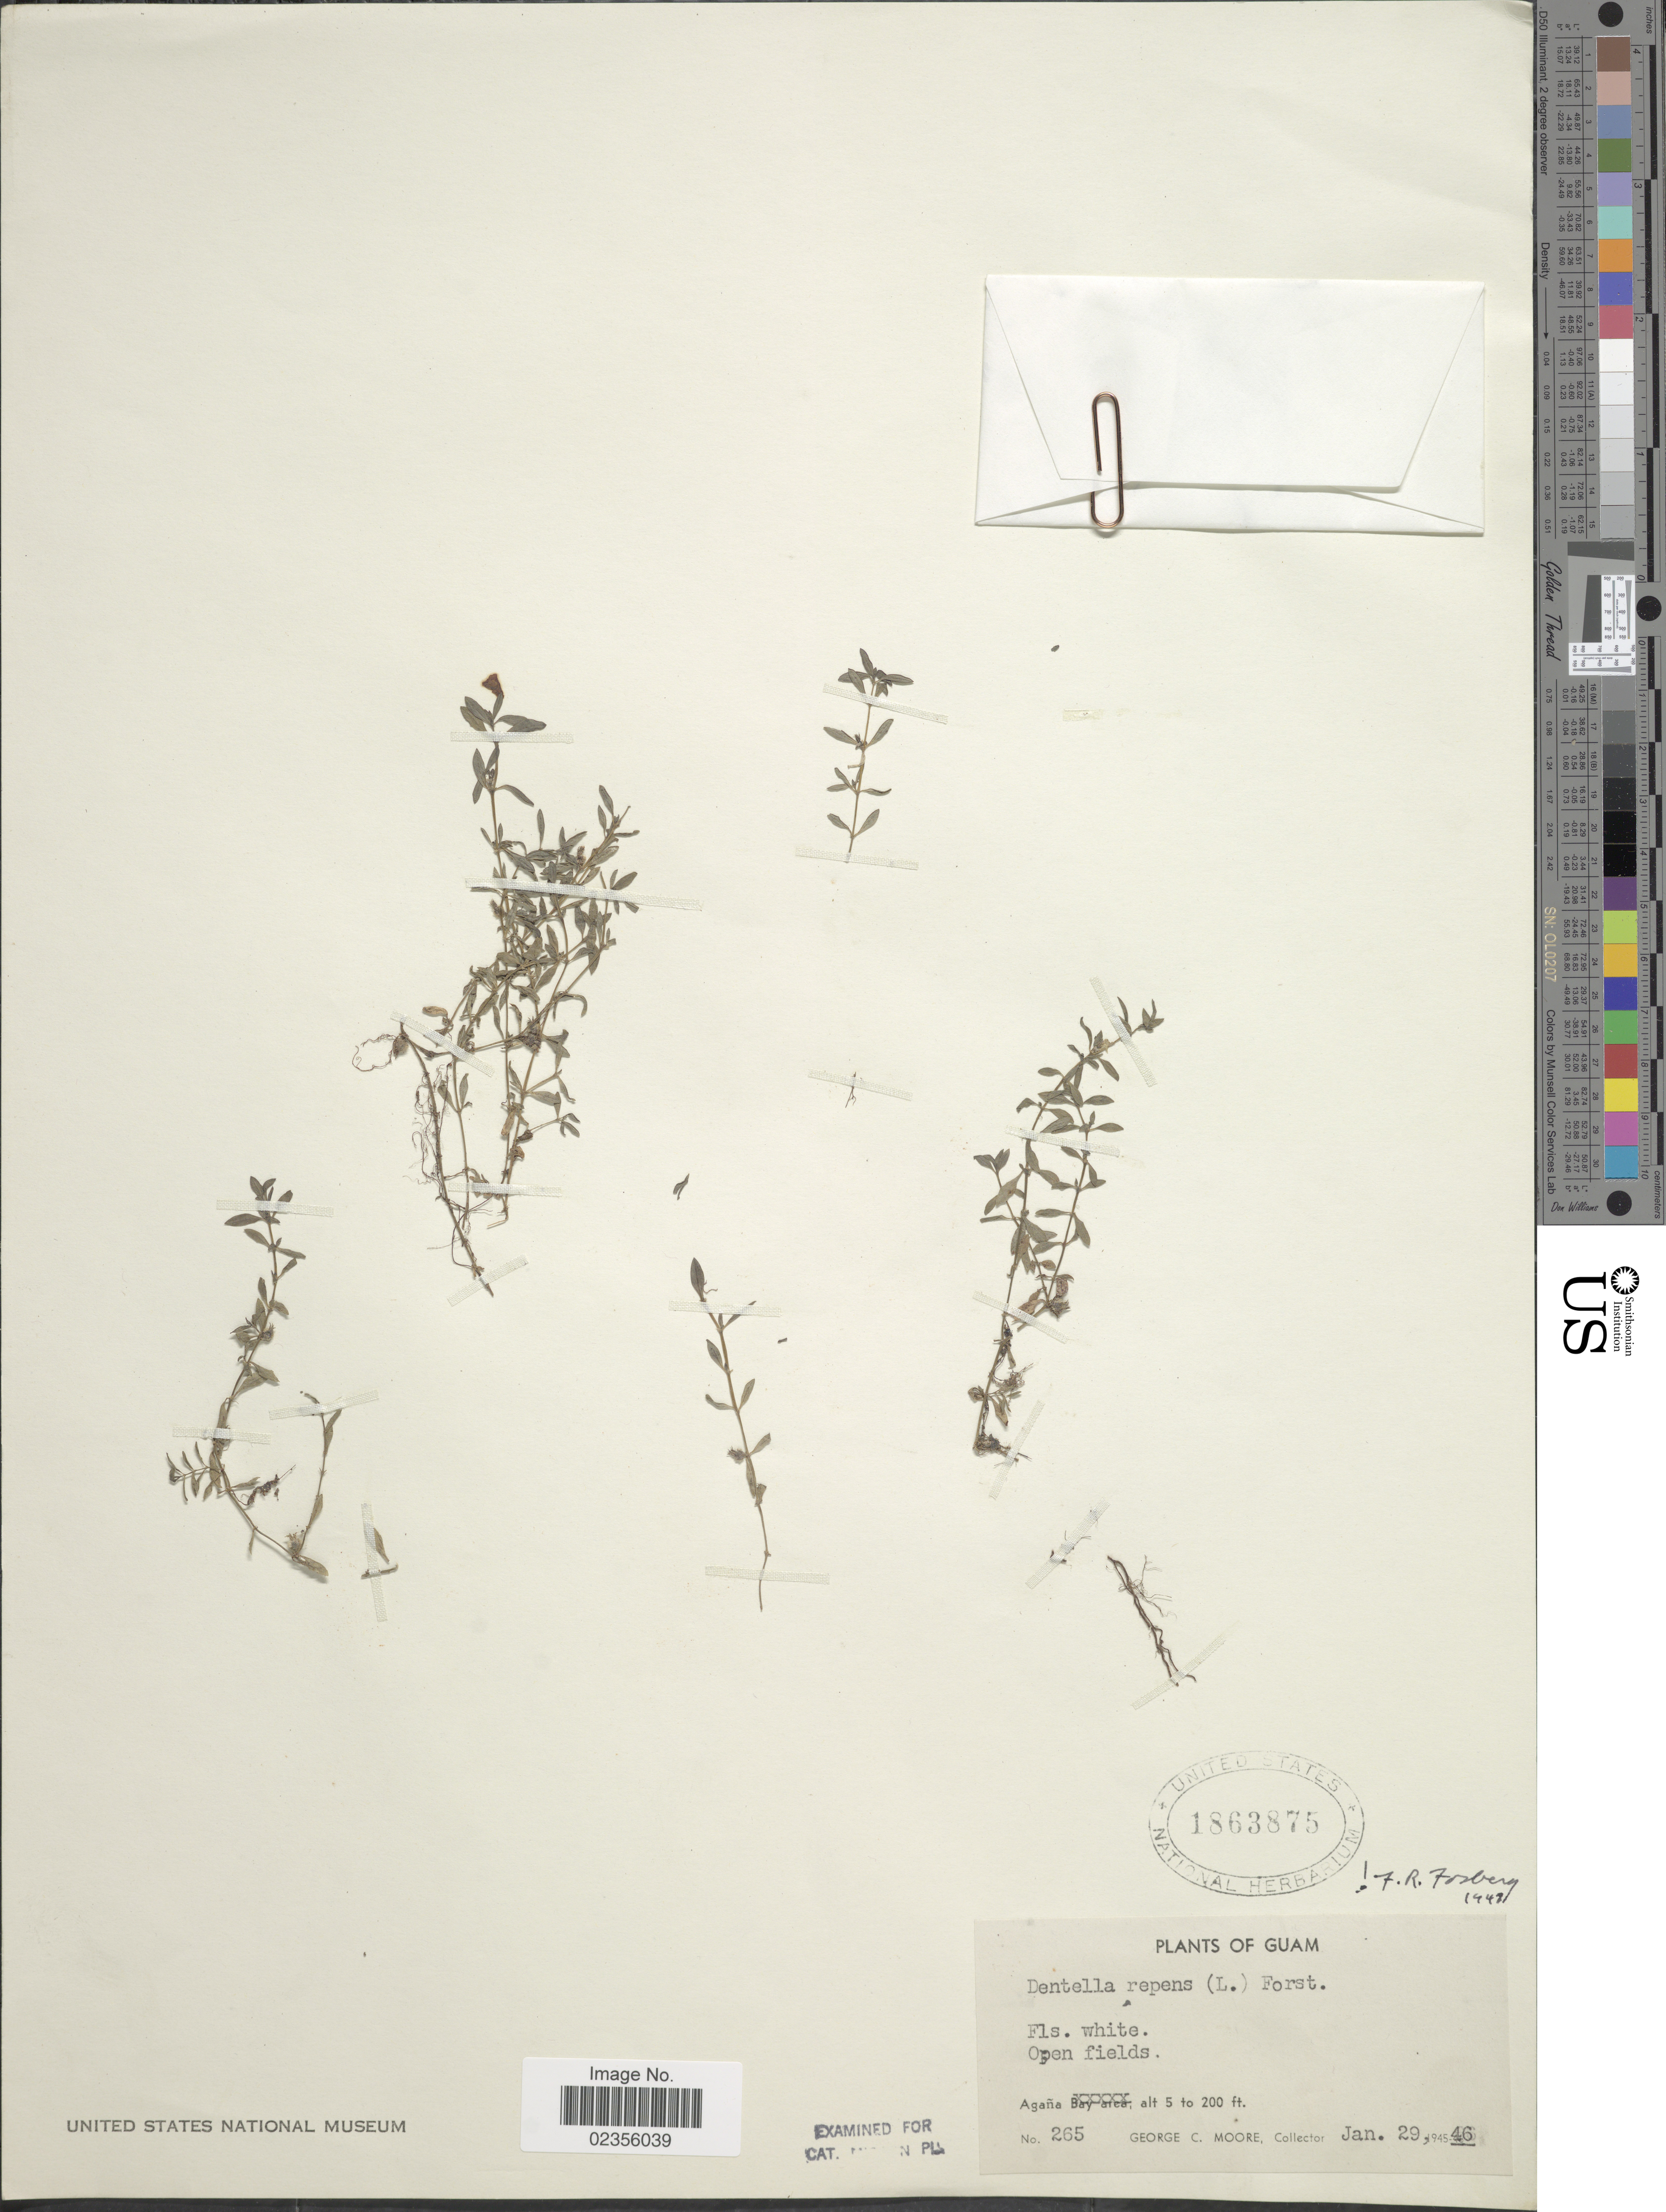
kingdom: Plantae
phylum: Tracheophyta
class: Magnoliopsida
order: Gentianales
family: Rubiaceae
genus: Dentella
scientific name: Dentella repens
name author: J.R. Forst. & G. Forst.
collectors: G. C. Moore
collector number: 265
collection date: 1946-01-29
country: Guam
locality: Agaña, open fields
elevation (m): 2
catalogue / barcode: US 1863875